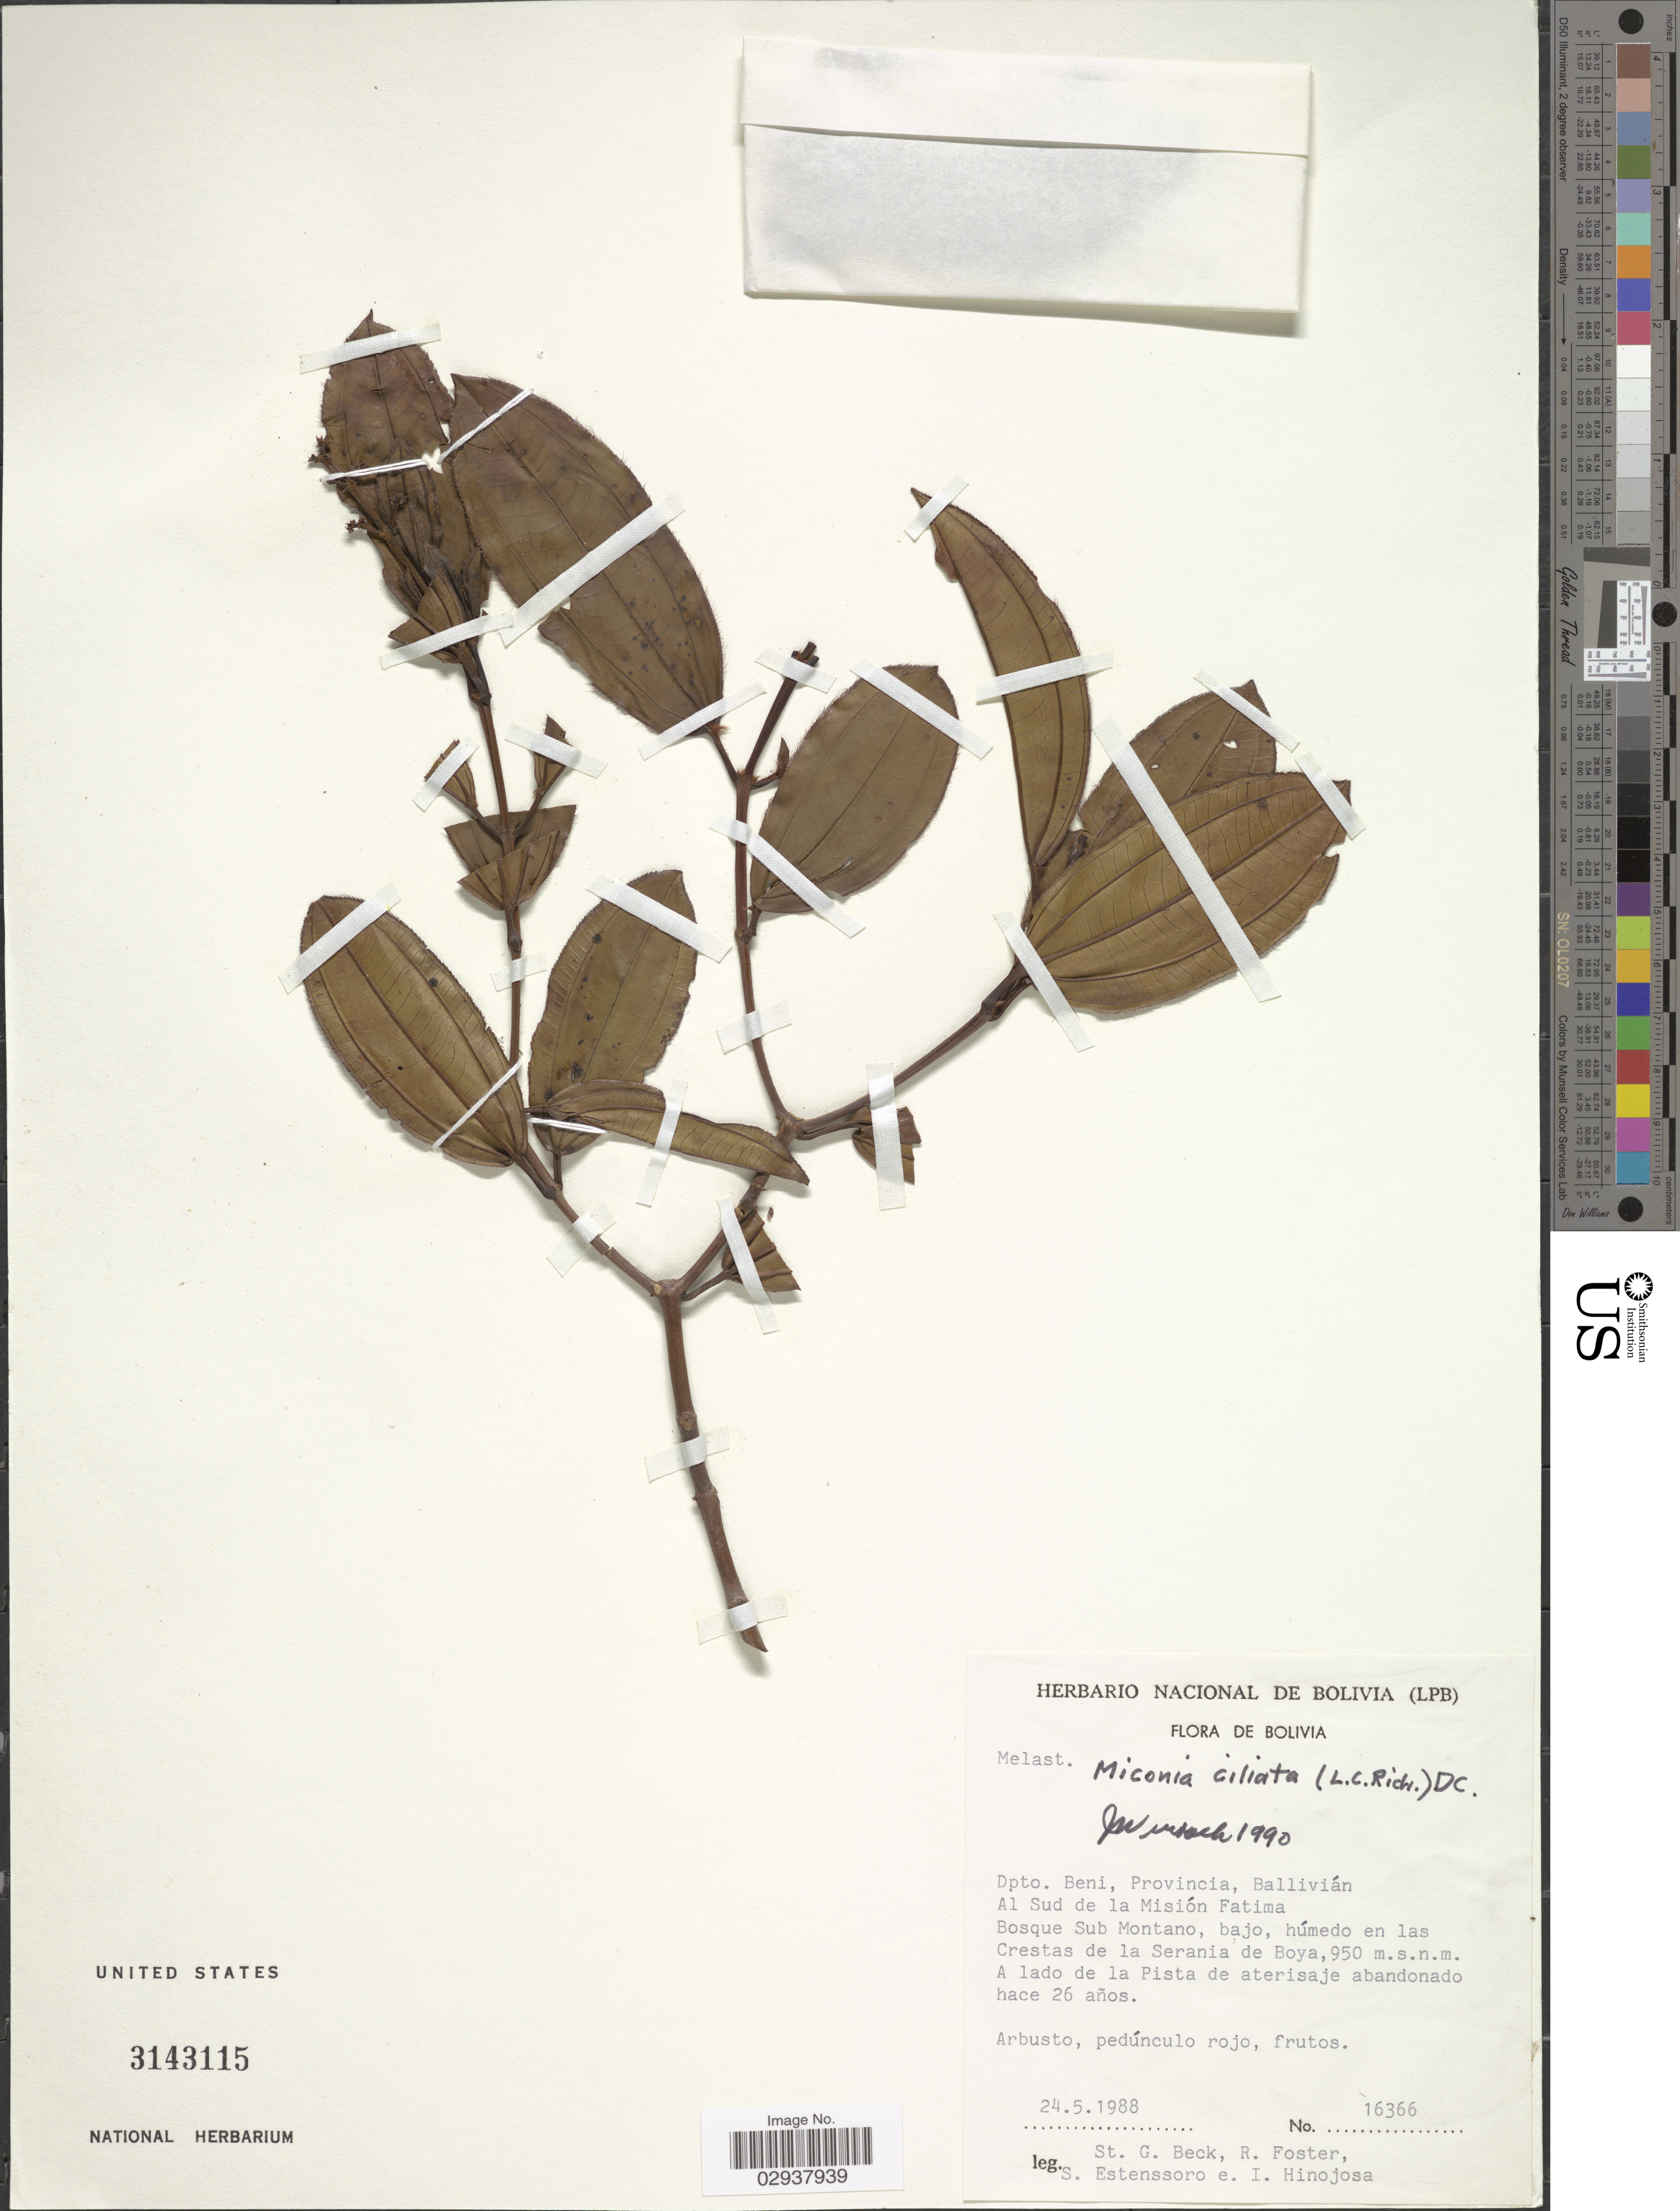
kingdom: Plantae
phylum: Tracheophyta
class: Magnoliopsida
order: Myrtales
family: Melastomataceae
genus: Miconia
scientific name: Miconia ciliata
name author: (Rich.) DC.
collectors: S. G. Beck, R. Foster, S. Estenssoro & I. Hinojosa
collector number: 16366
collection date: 1988-05-24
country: Bolivia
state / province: Beni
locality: Dpto. Beni, Provincia, Ballivián. Al Sud de la Misión Fatima. Bosque Sub Montano, bajo, húmedo en las Crestas de la Serania de Boya.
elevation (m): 950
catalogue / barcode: US 3143115